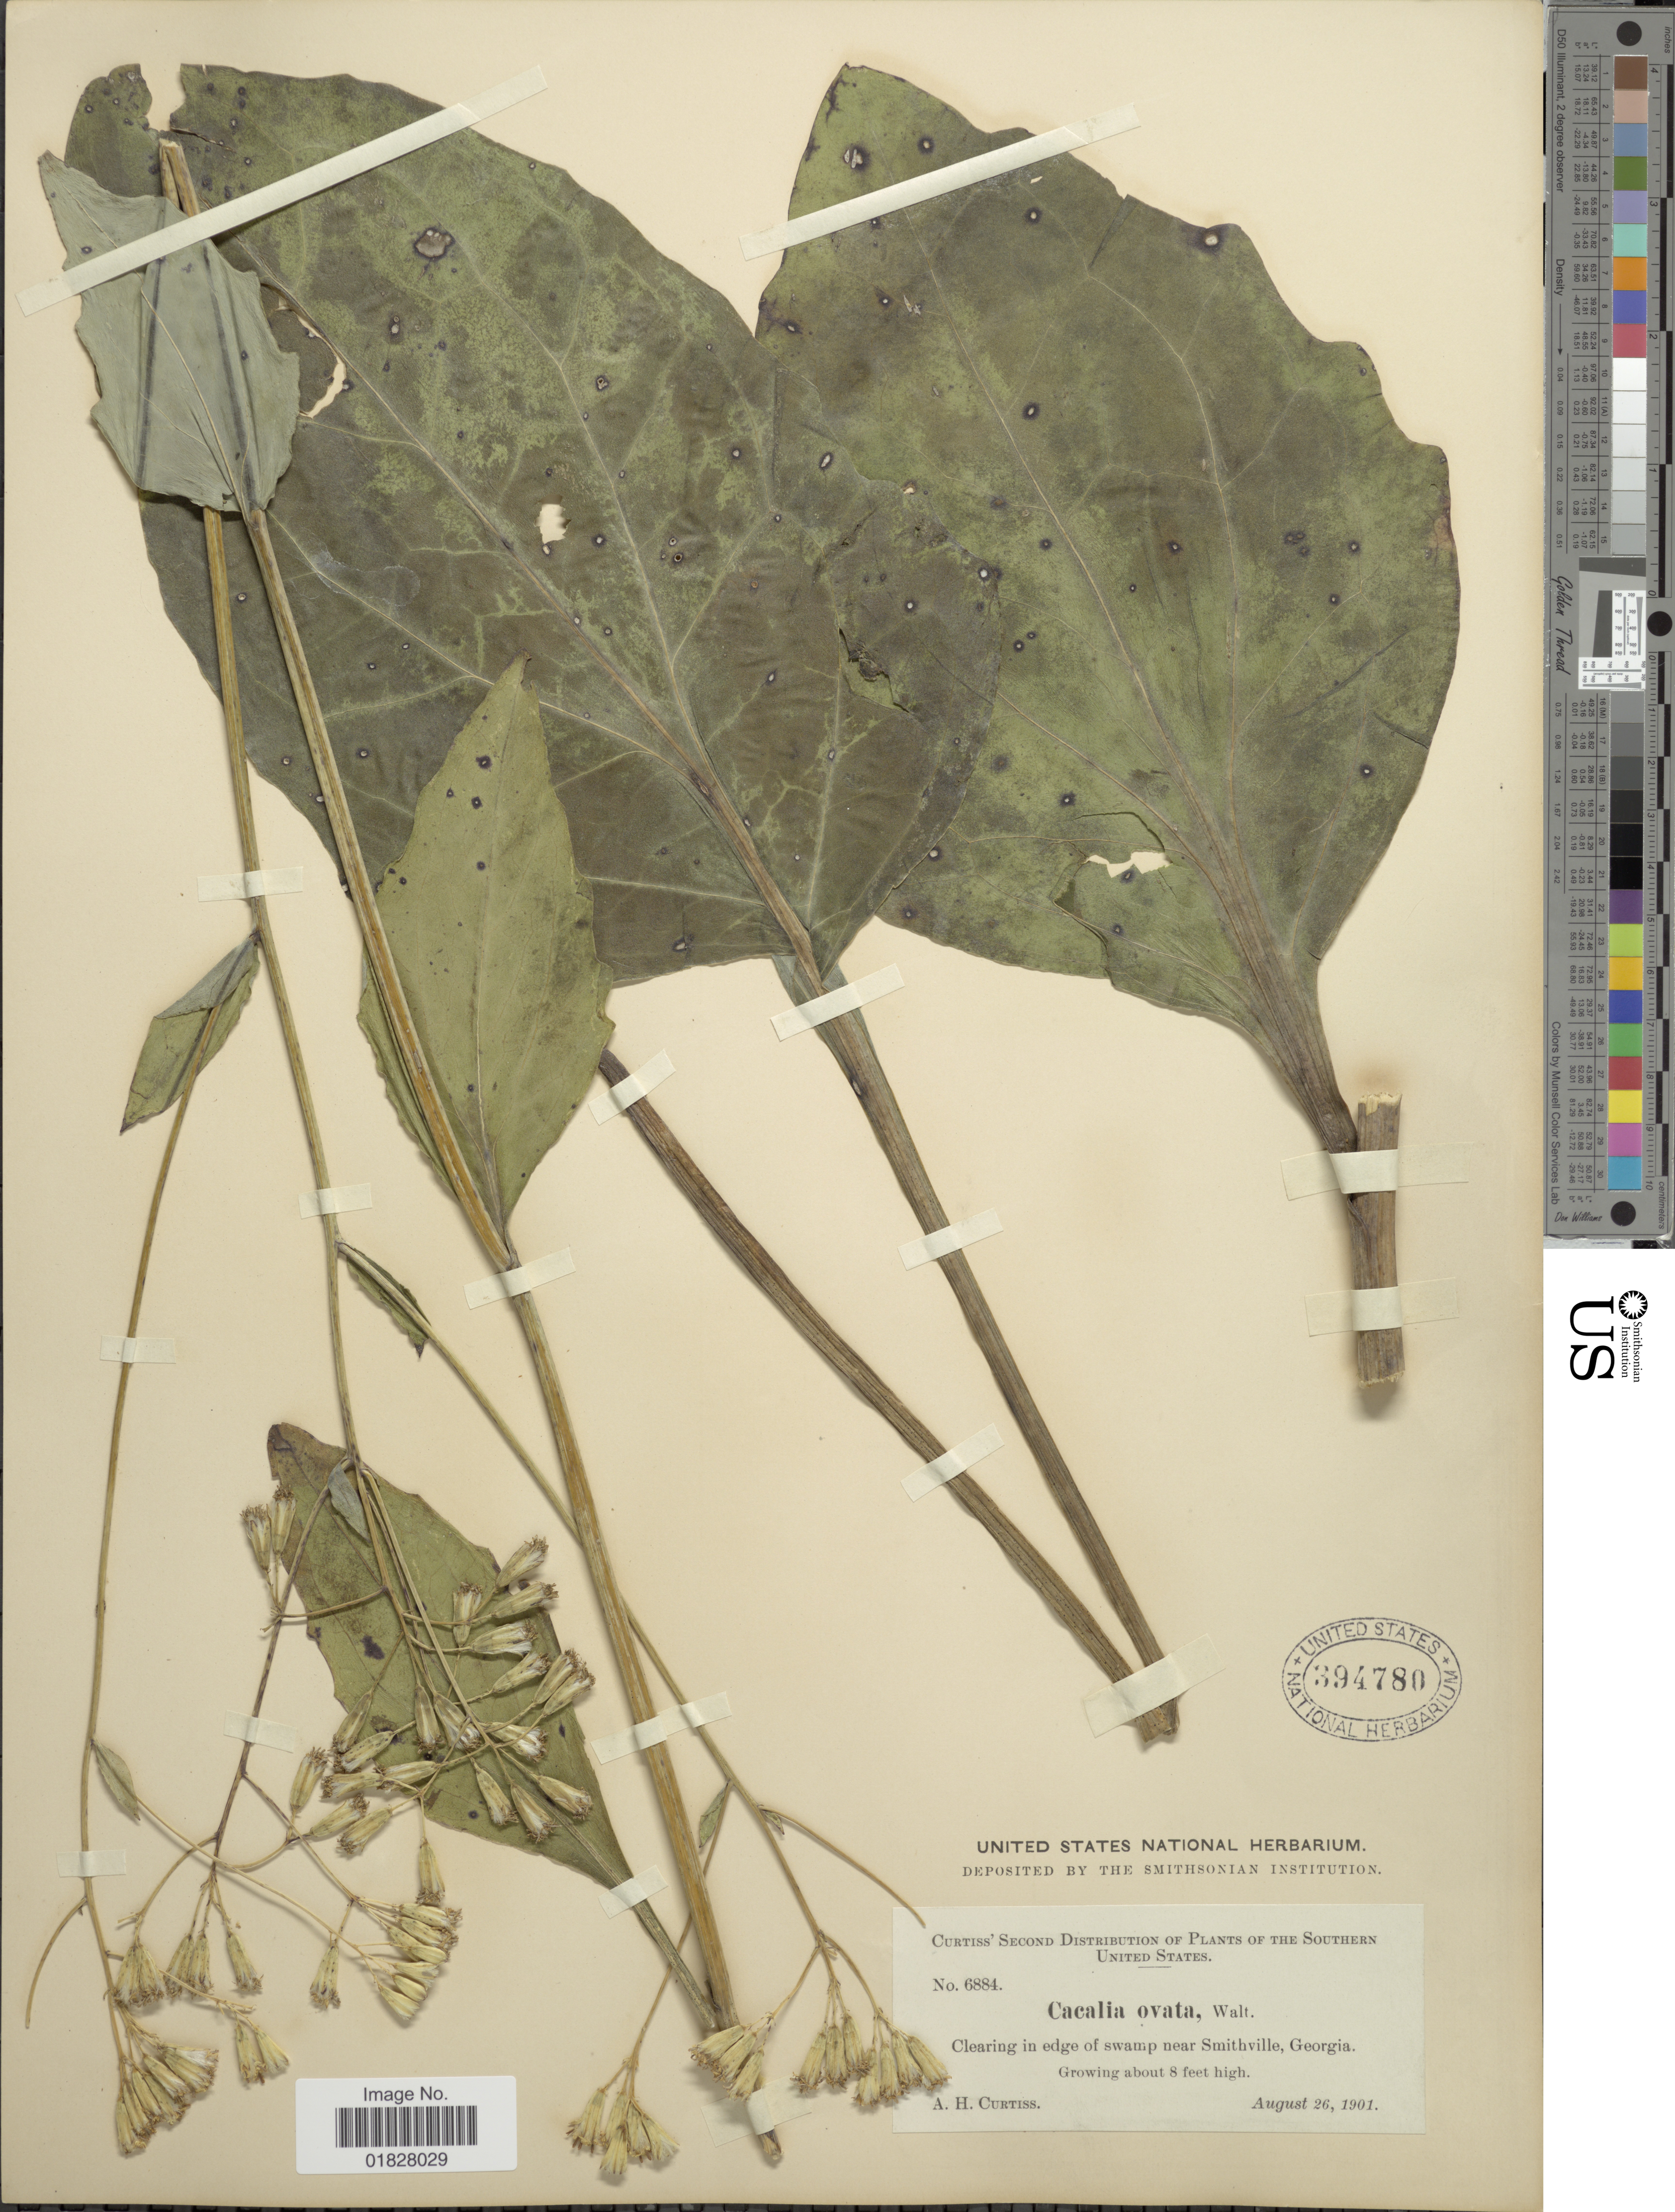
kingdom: Plantae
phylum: Tracheophyta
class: Magnoliopsida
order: Asterales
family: Asteraceae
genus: Arnoglossum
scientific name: Arnoglossum ovatum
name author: (Walter) H. Rob.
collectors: A. H. Curtiss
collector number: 6884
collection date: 1901-08-26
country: United States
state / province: Georgia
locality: Curtiss' Second Distribution of Plants of the Southern United States. Clearing in edge of swamp near Smithville, Georgia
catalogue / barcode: US 394780